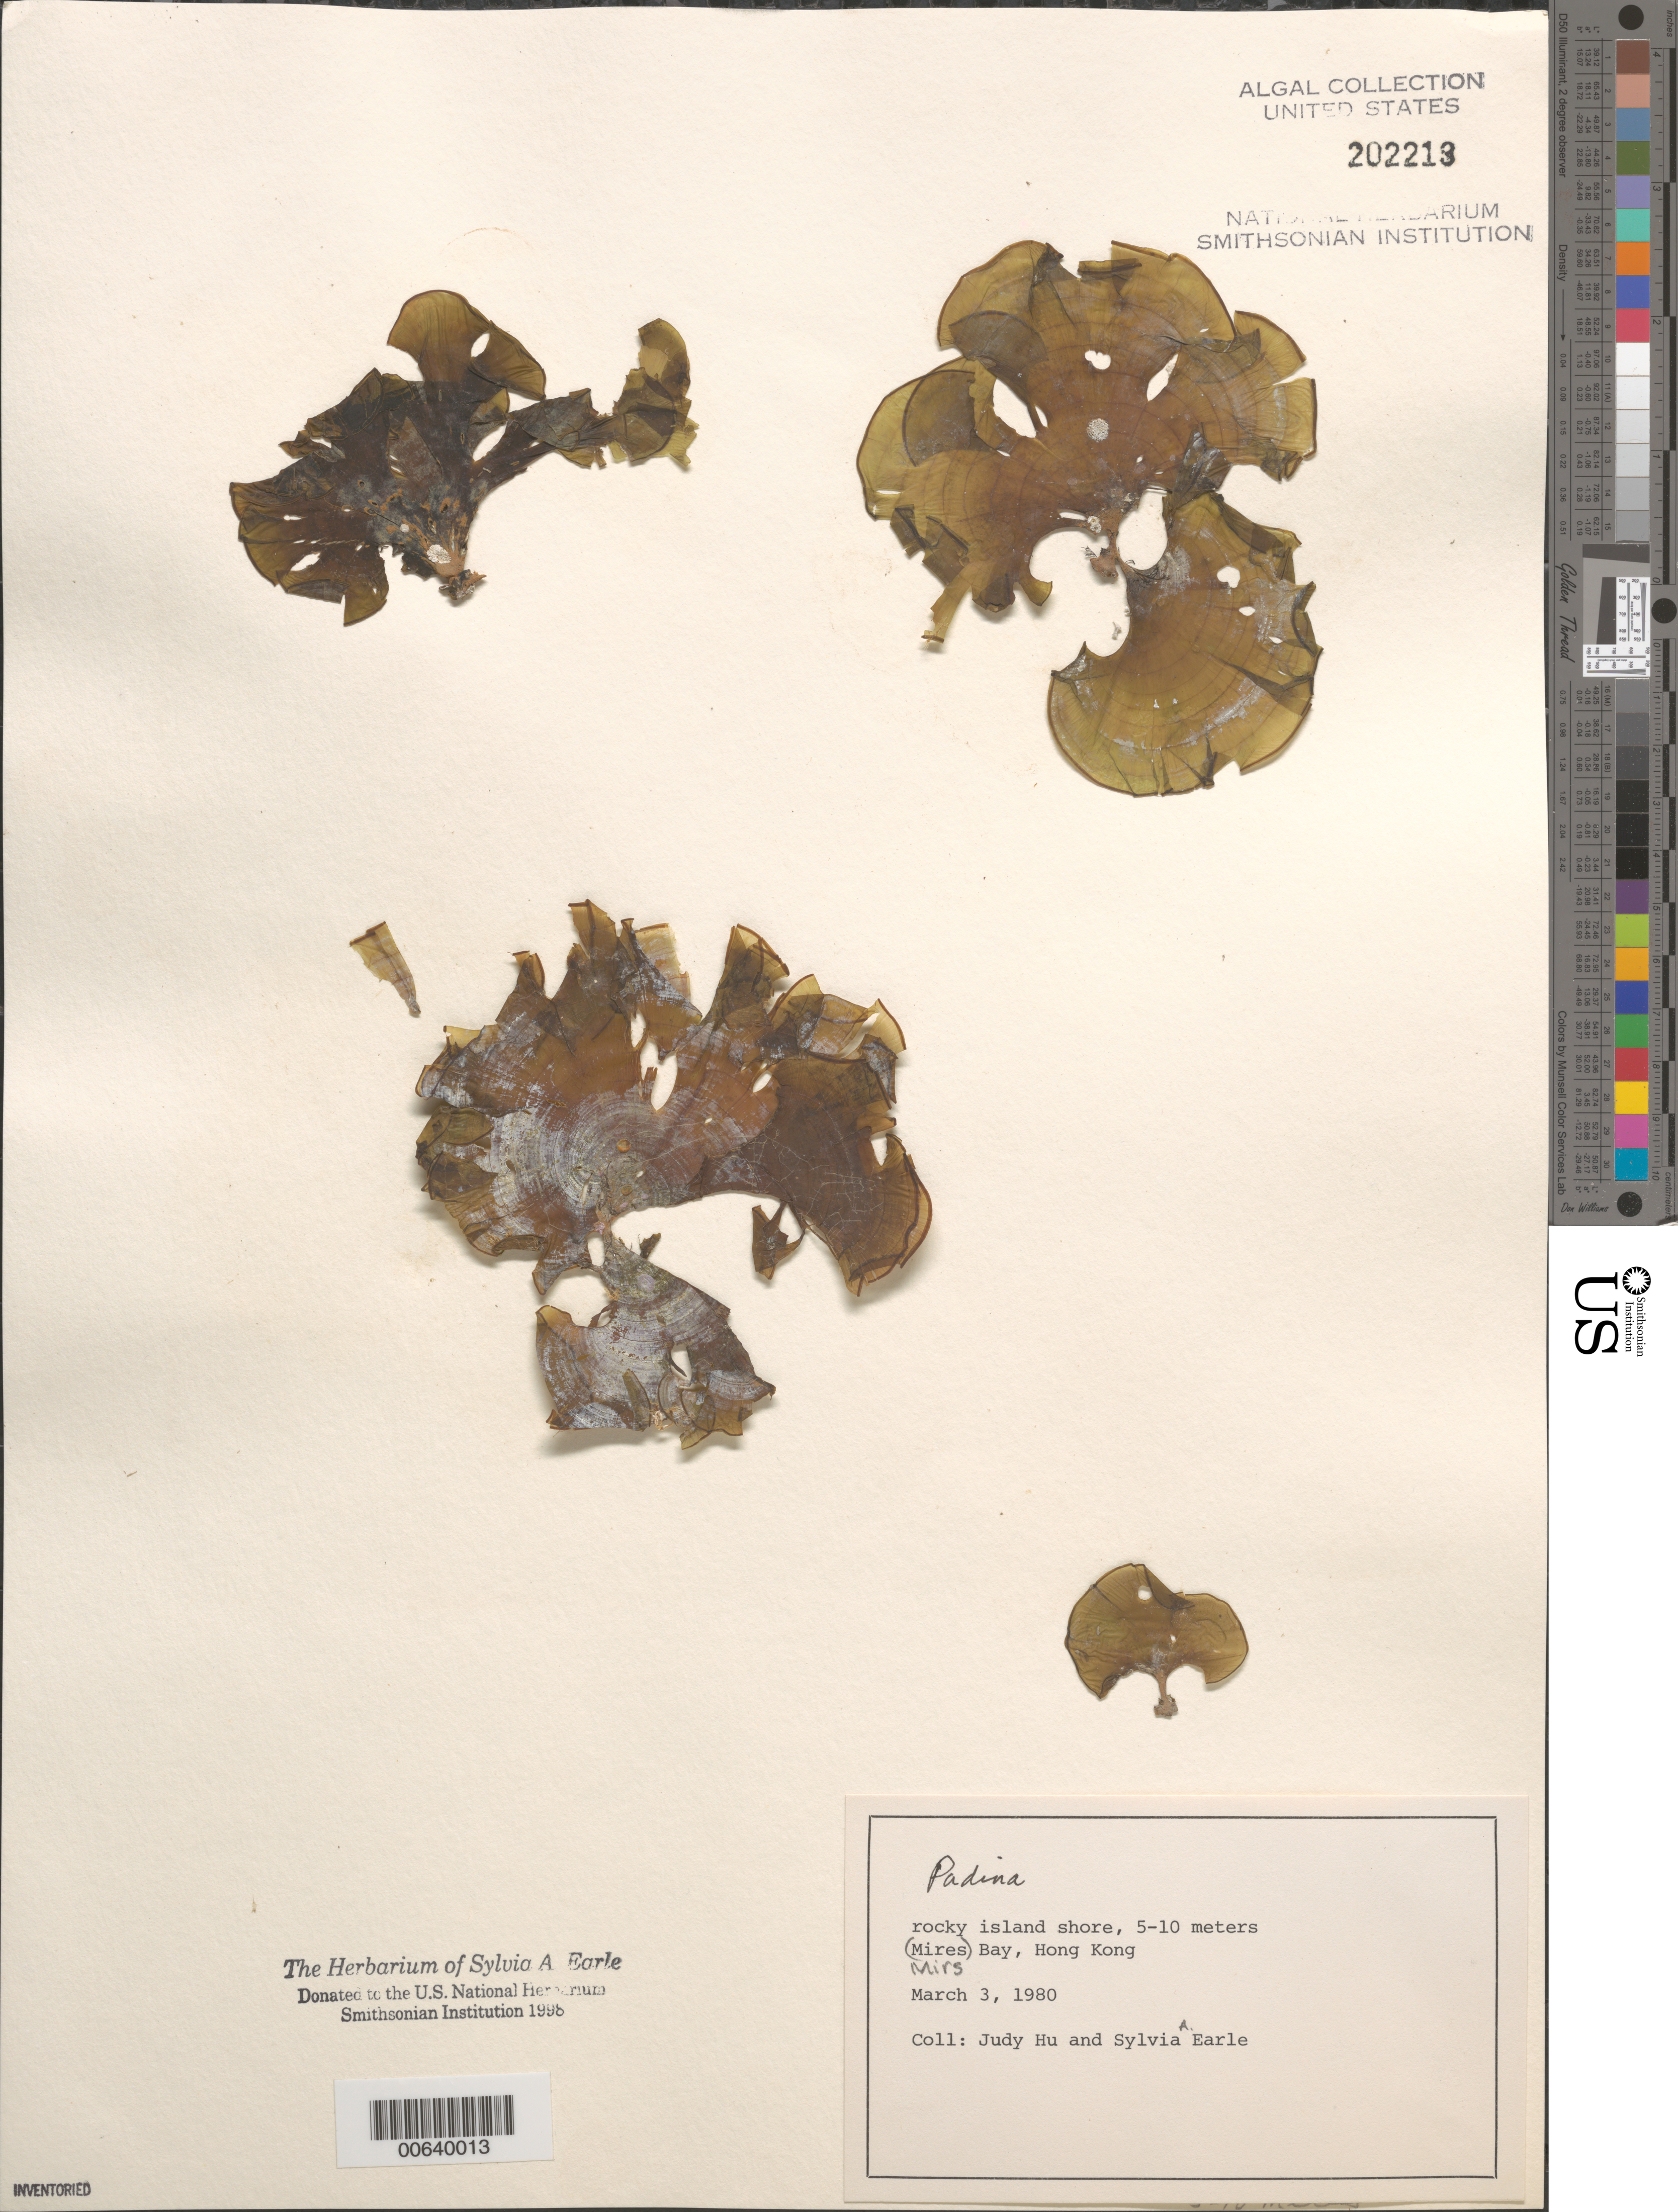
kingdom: Chromista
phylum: Ochrophyta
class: Phaeophyceae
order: Dictyotales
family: Dictyotaceae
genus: Padina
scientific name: Padina sp.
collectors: J. Hu & S. A. Earle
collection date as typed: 03 Mar 1980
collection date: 1980-03-03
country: China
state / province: Hong Kong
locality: Mirs Bay (Mires Bay), New Territories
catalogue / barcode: US 202213